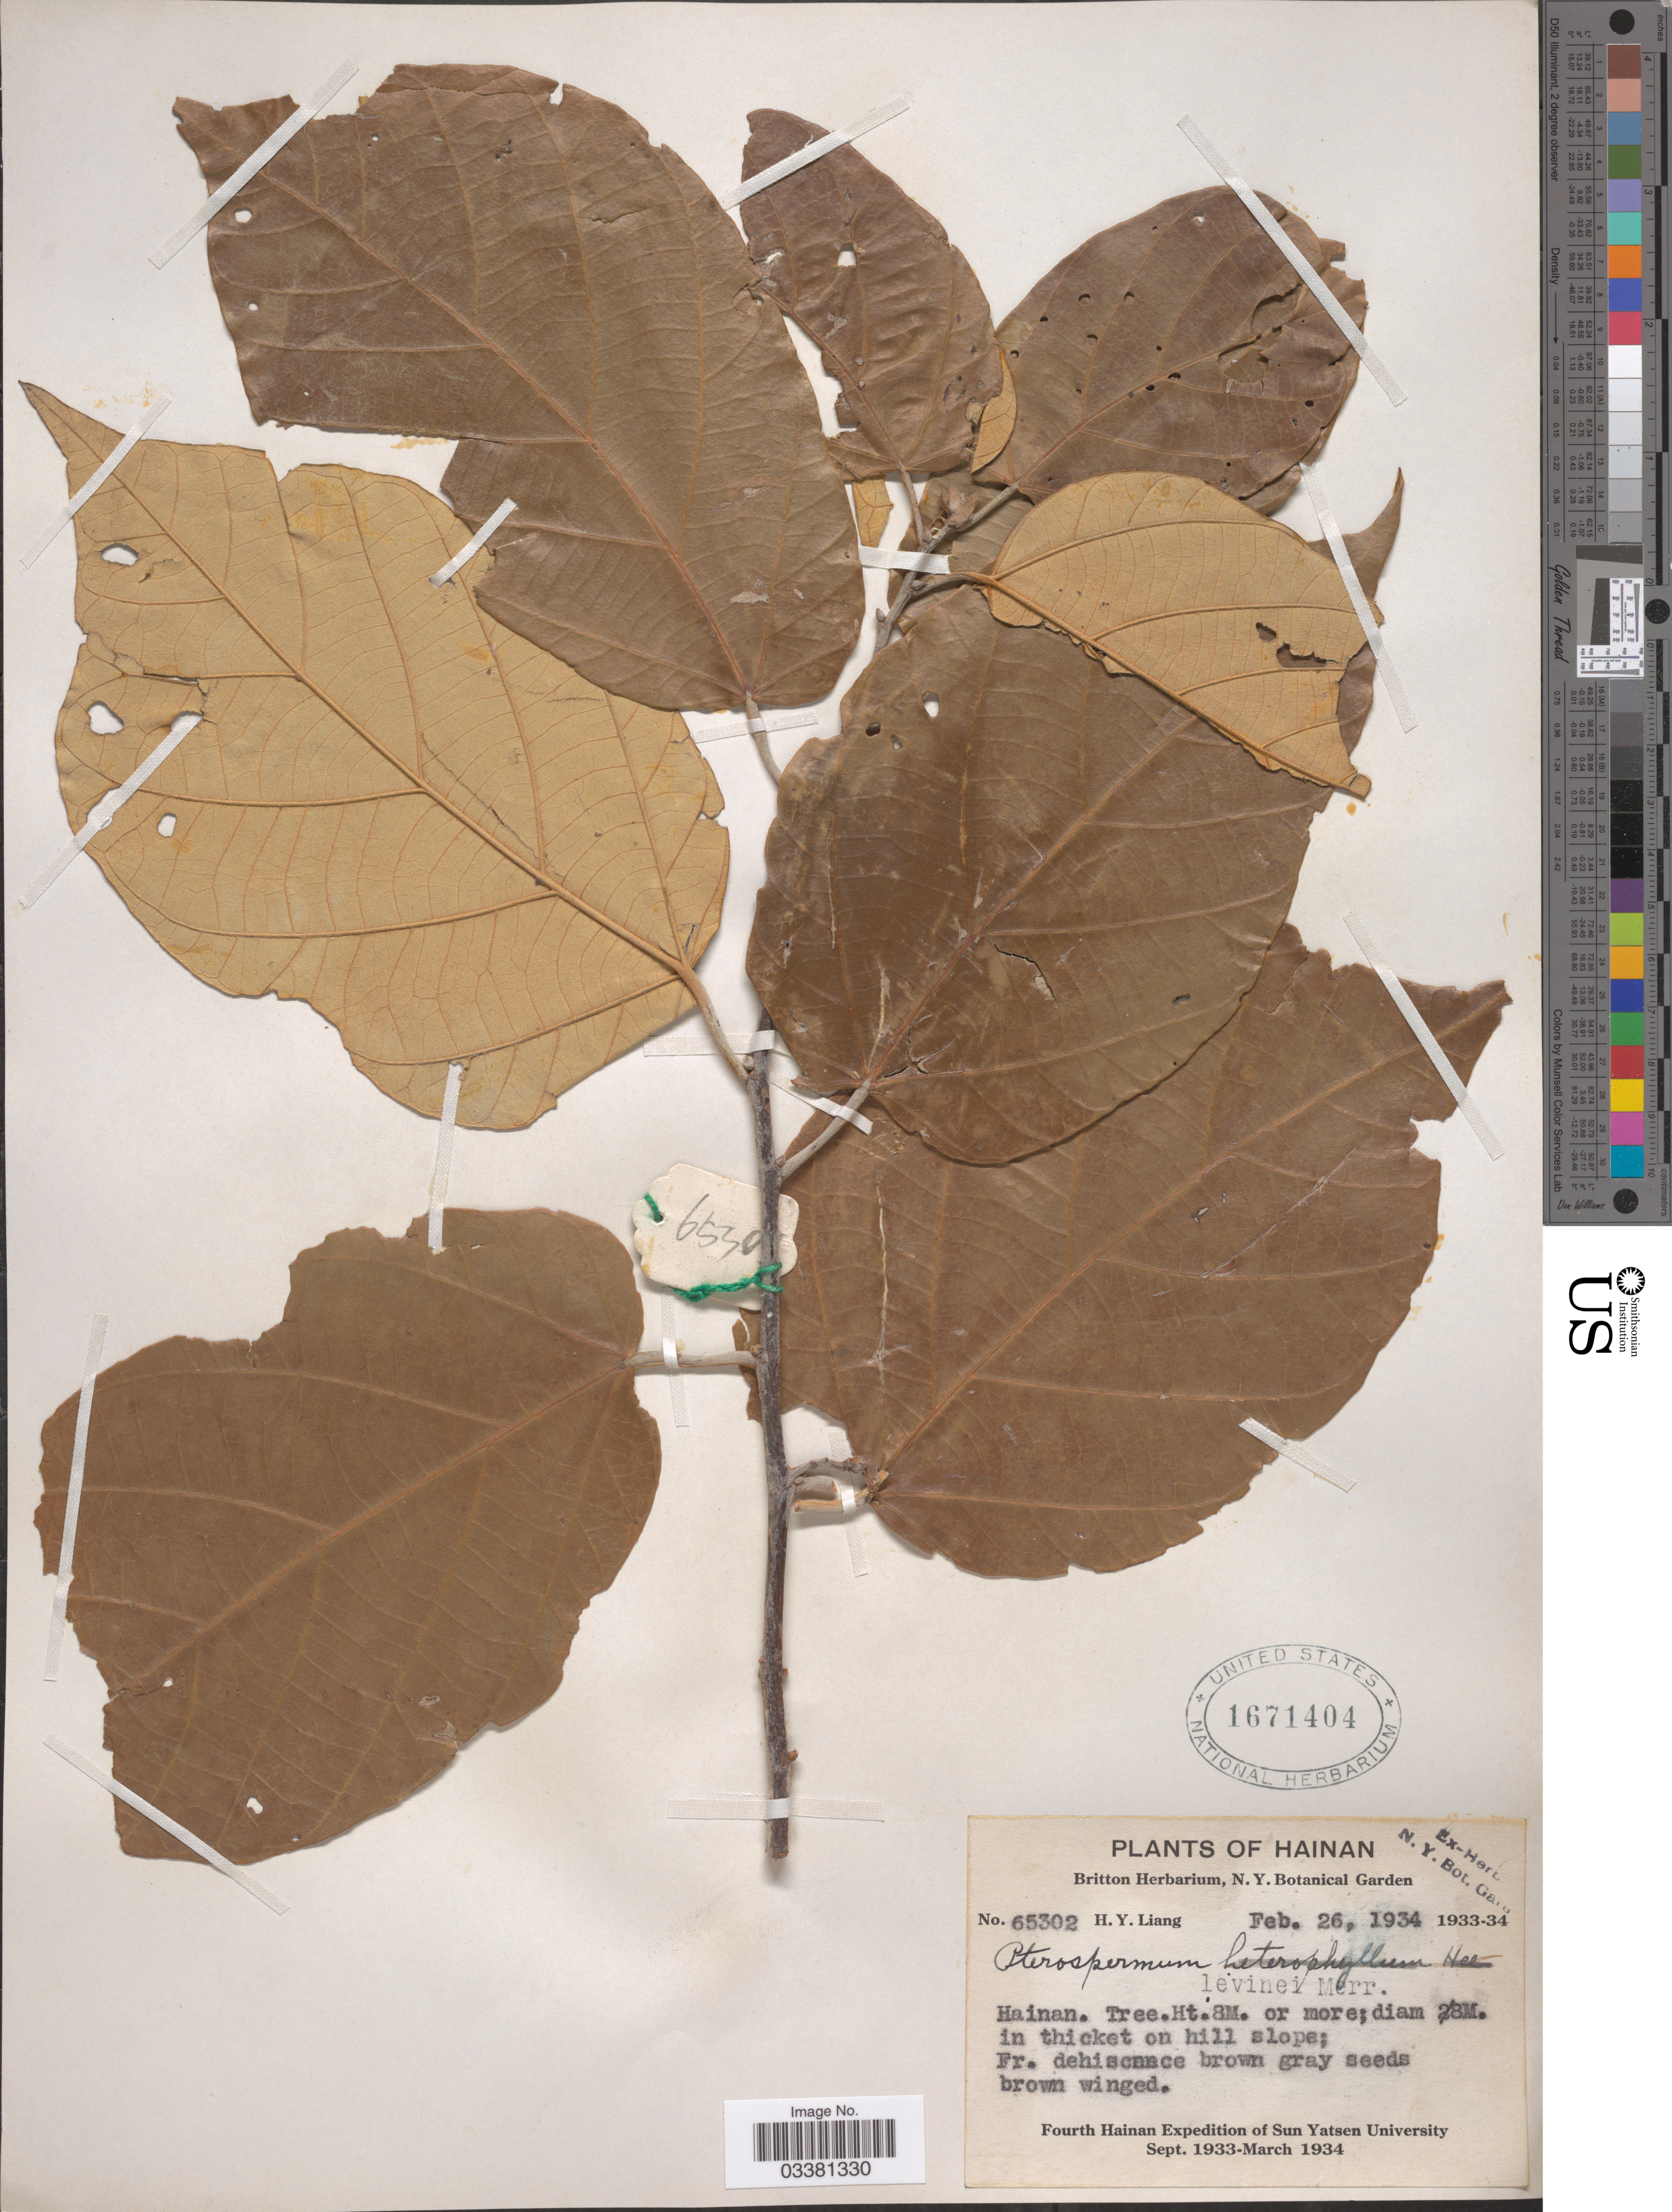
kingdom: Plantae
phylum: Tracheophyta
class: Magnoliopsida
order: Malvales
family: Malvaceae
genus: Pterospermum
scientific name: Pterospermum levinei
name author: Merr.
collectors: H. Y. Liang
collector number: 65302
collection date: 1934-02-26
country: China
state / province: Hainan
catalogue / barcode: US 1671404